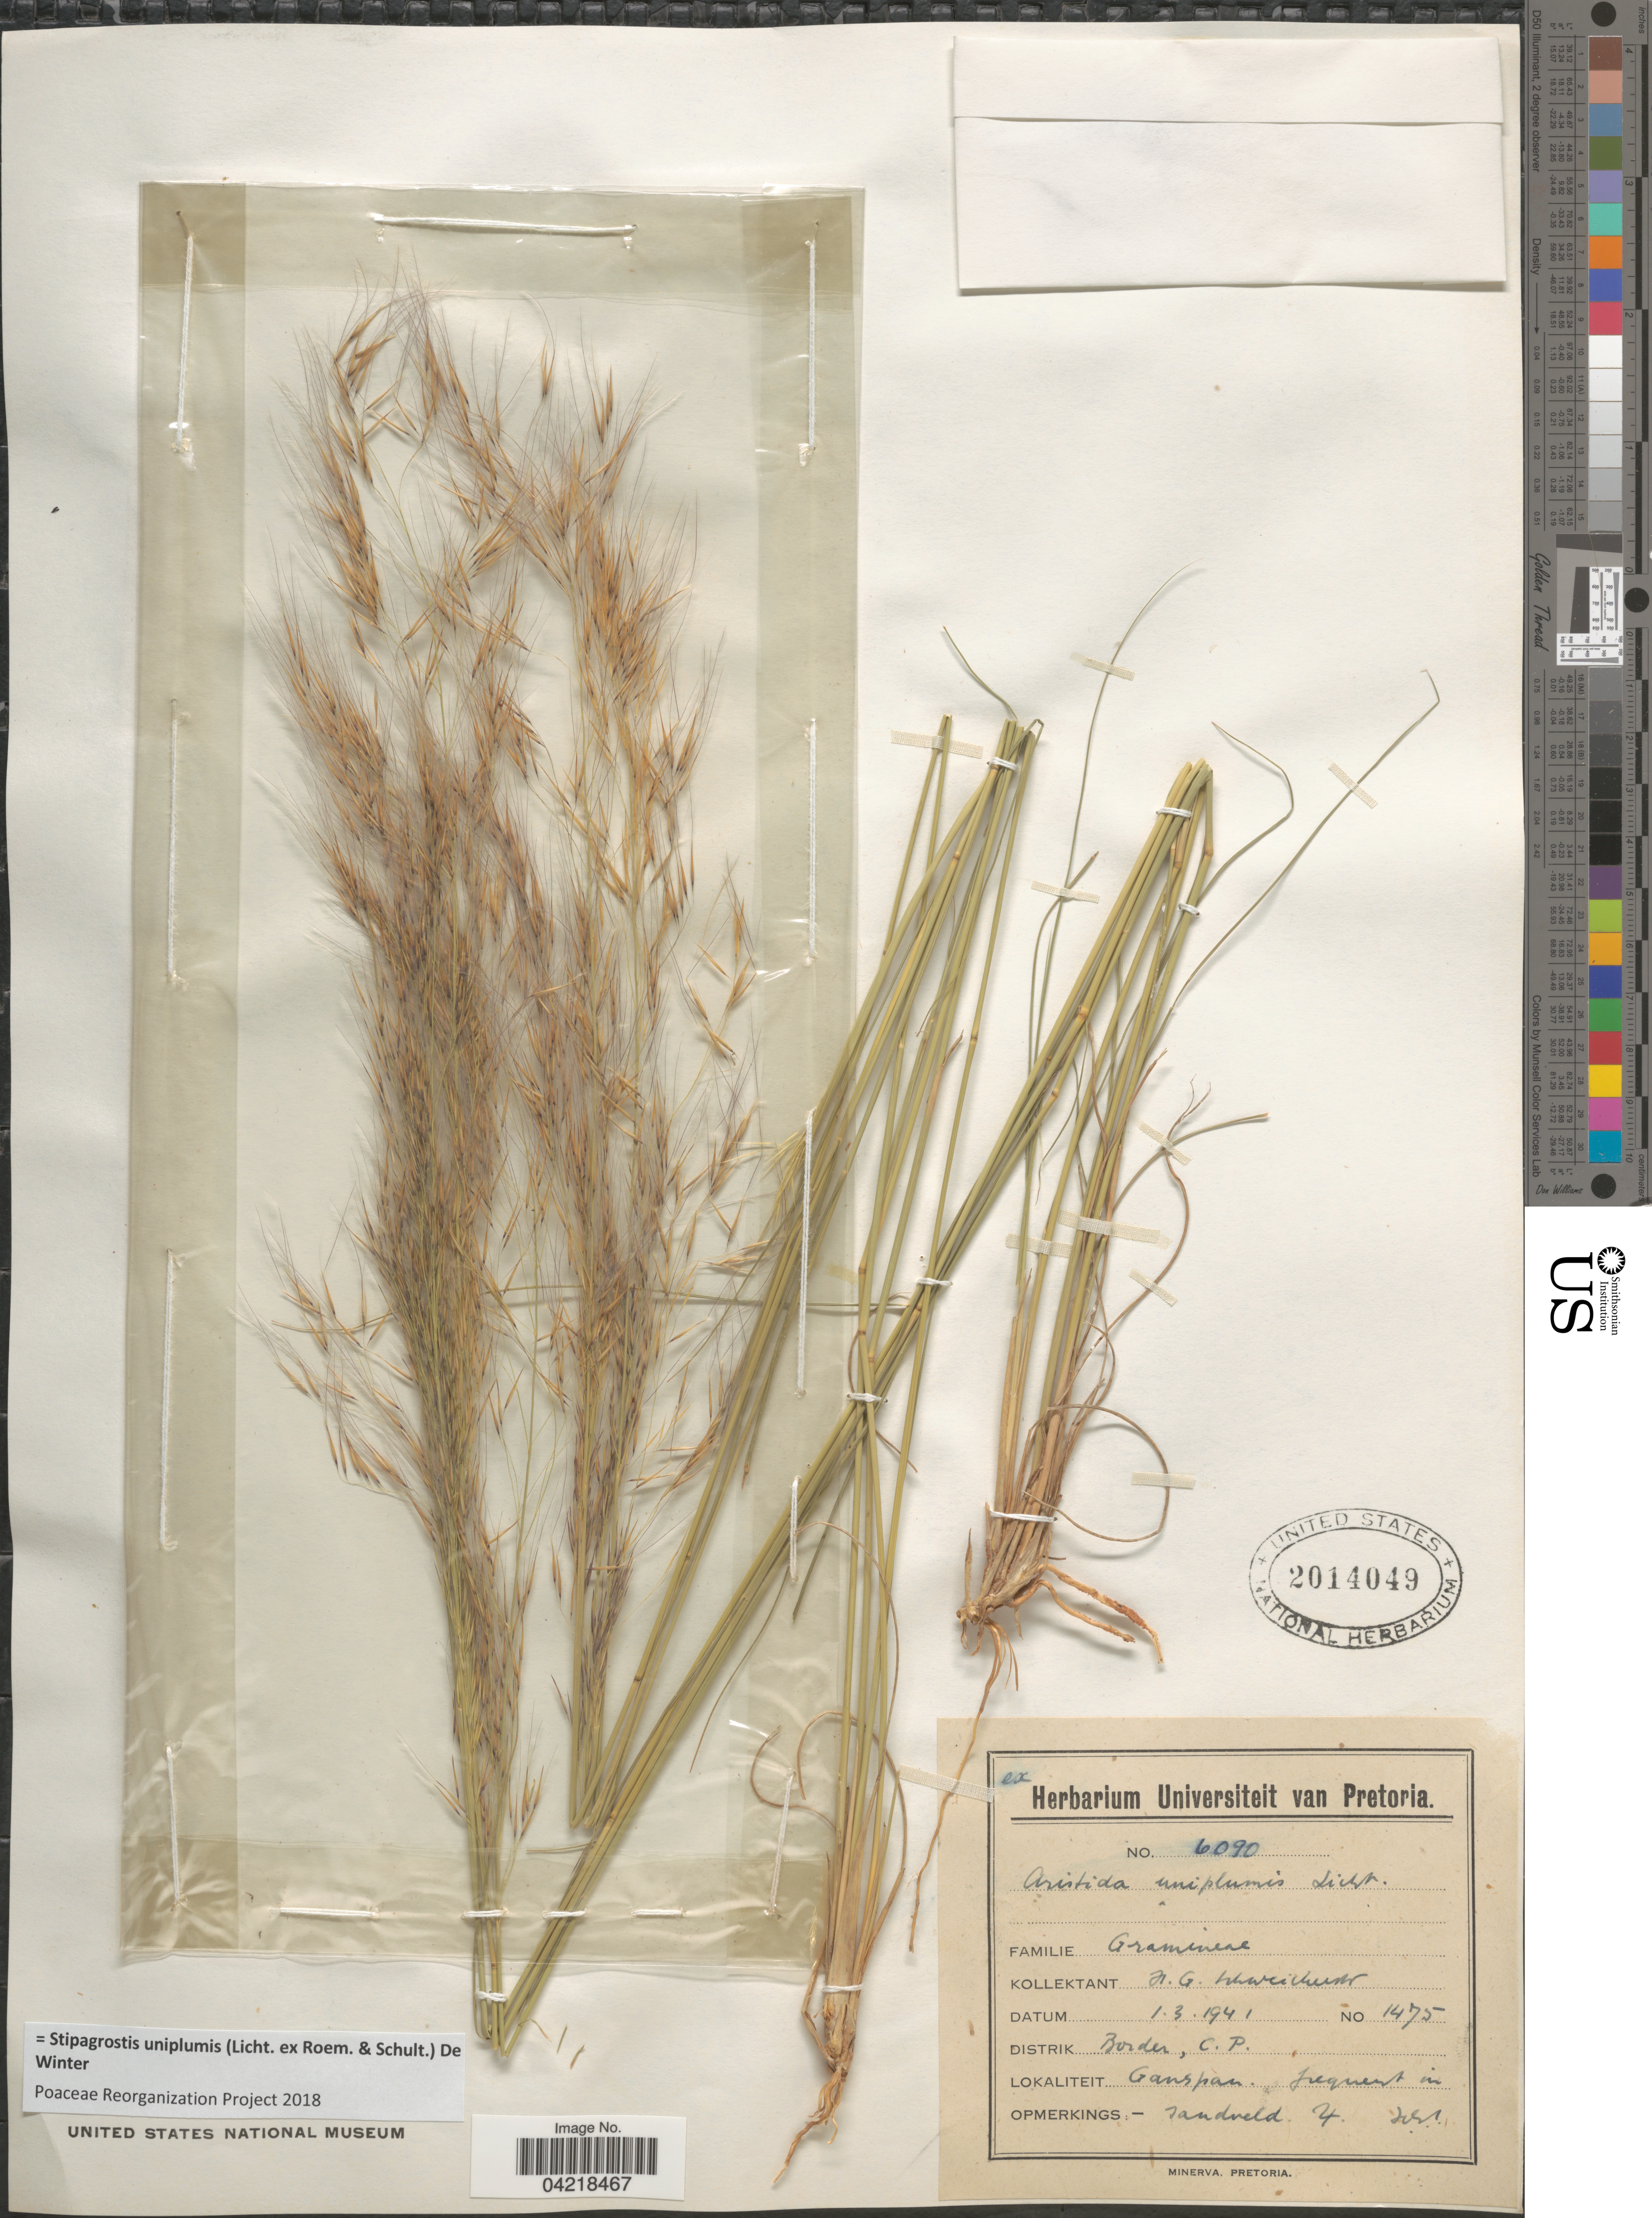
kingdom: Plantae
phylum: Tracheophyta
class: Liliopsida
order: Poales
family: Poaceae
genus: Stipagrostis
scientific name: Stipagrostis uniplumis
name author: (Licht.) De Winter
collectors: H. Schweichkerdt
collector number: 1475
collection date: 1941-03-01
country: South Africa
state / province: Northern Cape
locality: Distrik Border, C. P. Ganspan. Frequent in sandveld.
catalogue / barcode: US 2014049